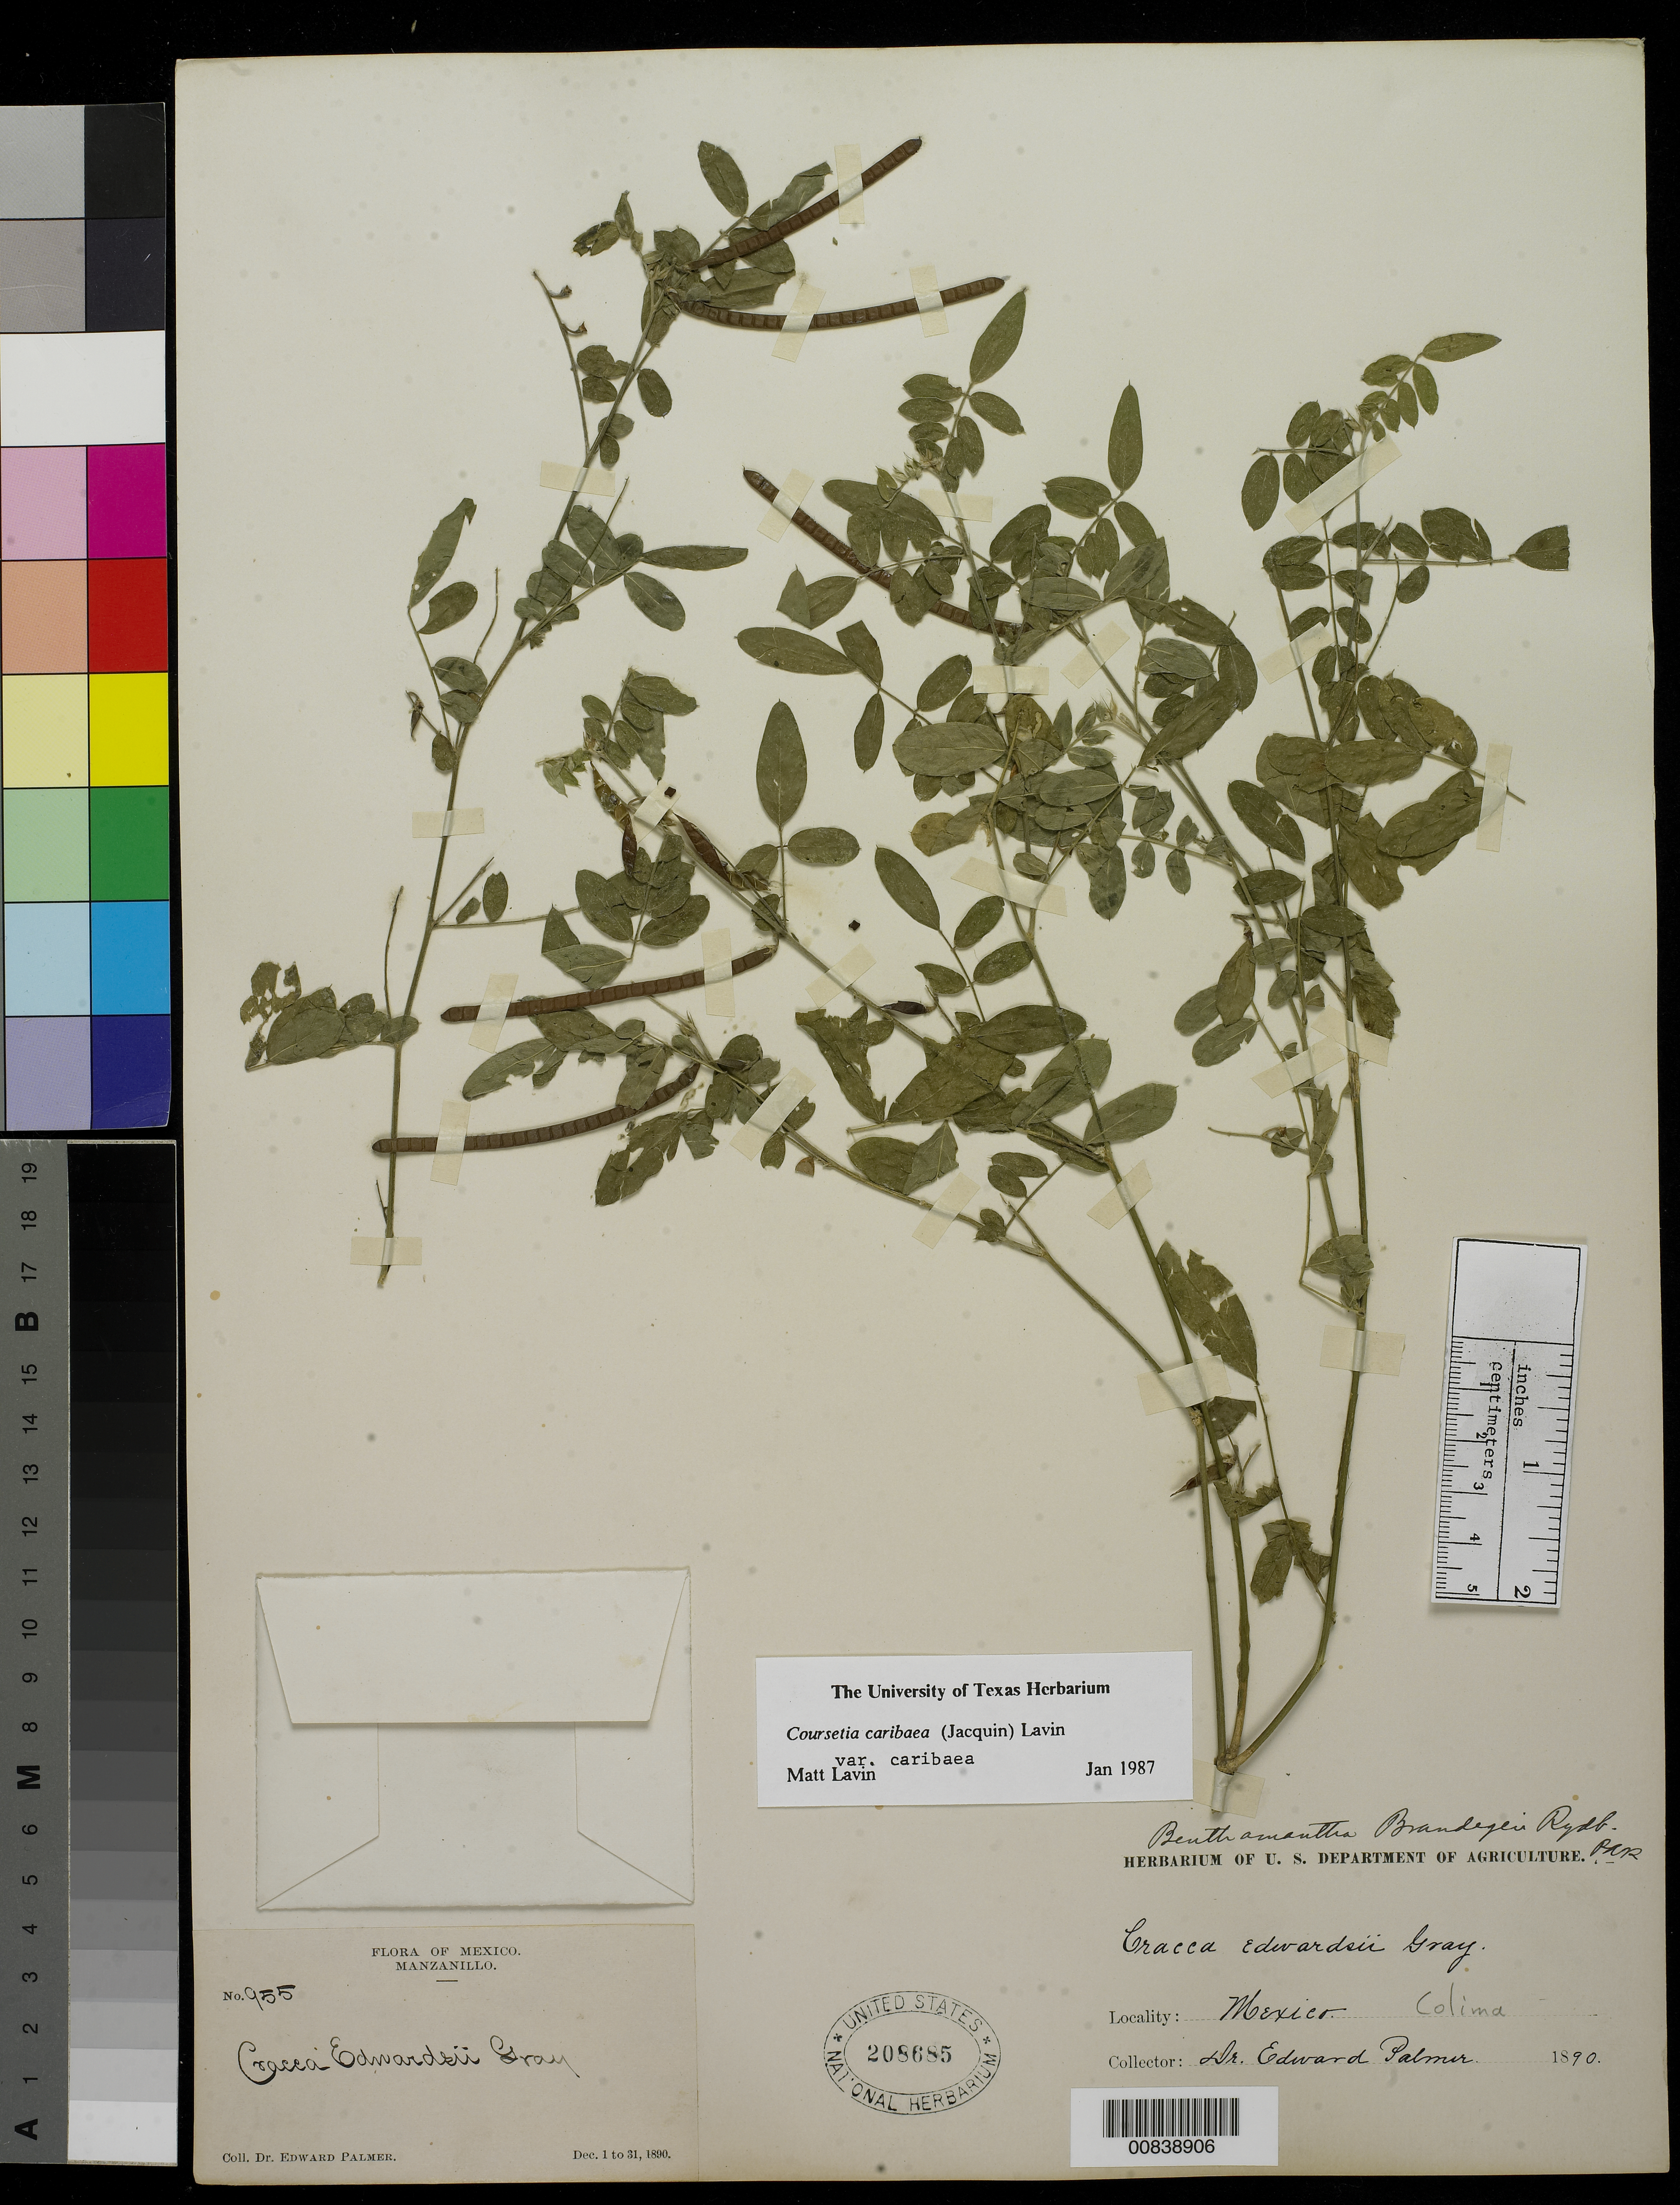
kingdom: Plantae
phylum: Tracheophyta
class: Magnoliopsida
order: Fabales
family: Fabaceae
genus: Coursetia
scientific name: Coursetia caribaea var. caribaea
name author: (Jacq.) Lavin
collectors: E. Palmer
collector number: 955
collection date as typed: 01 Dec 1890 to 31 Dec 1890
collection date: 1890-12-01/1890-12-31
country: Mexico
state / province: Colima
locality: Manzanillo, Colima.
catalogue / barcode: US 208685